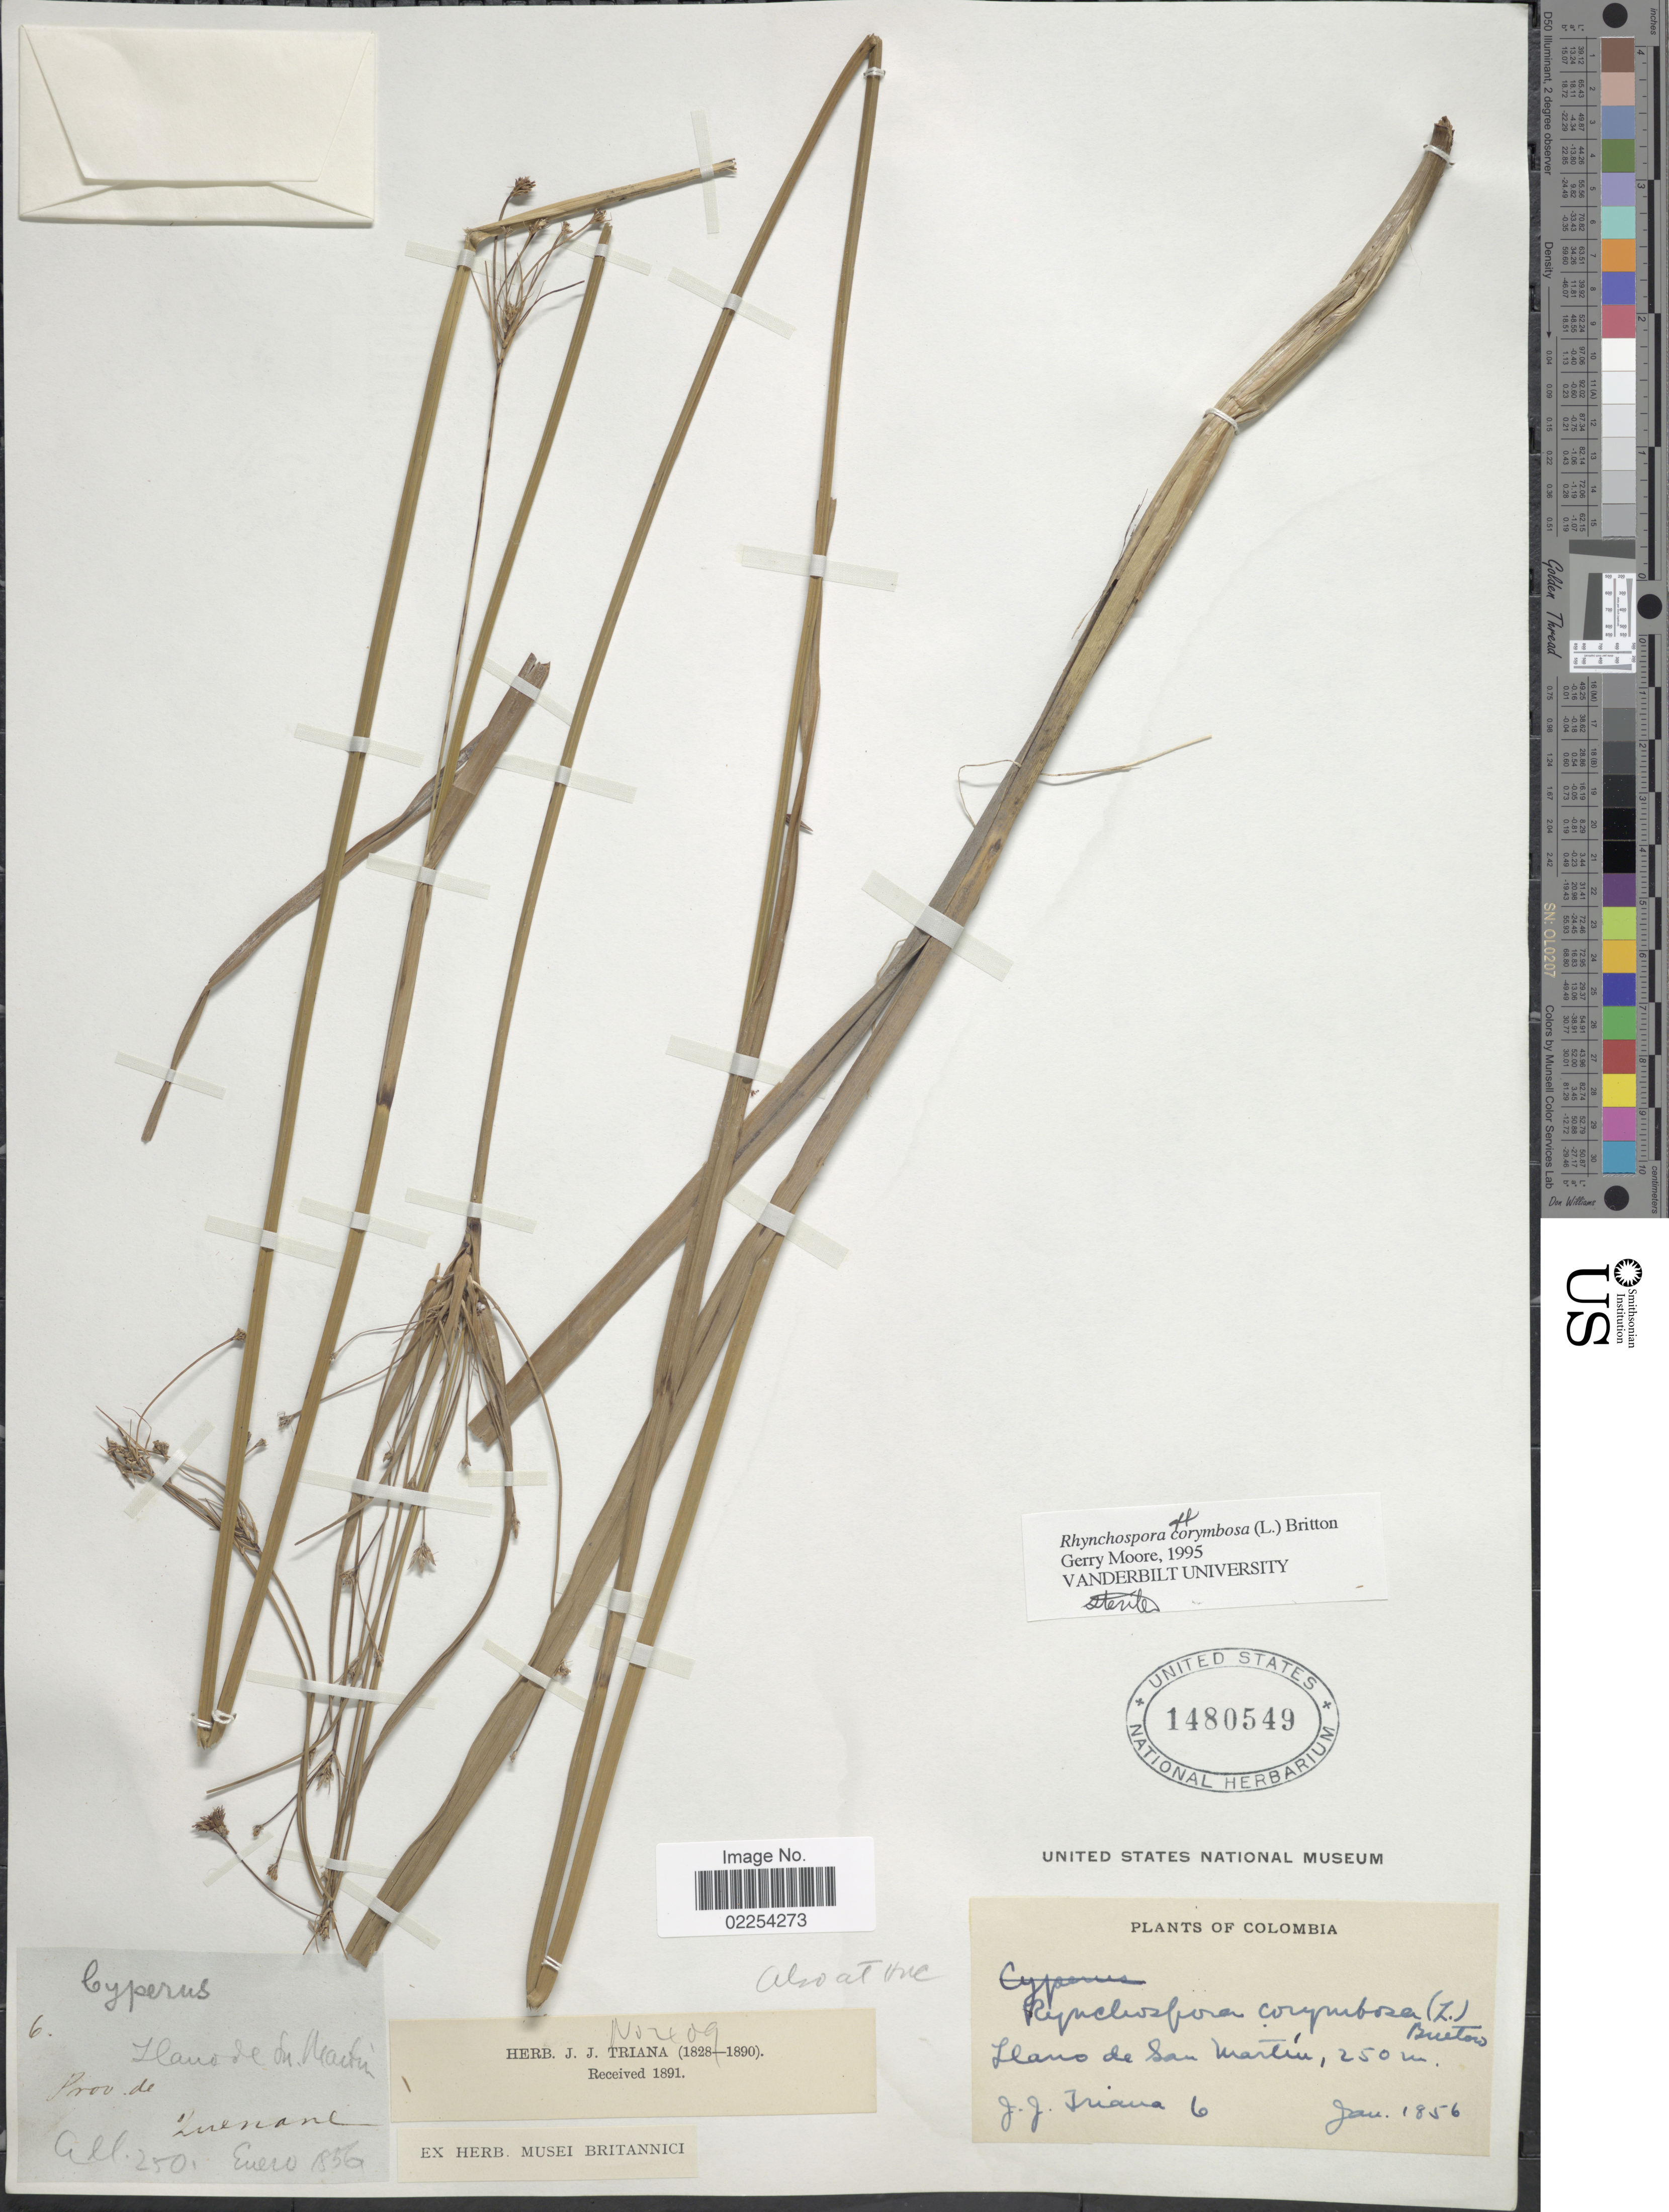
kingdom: Plantae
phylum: Tracheophyta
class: Liliopsida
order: Poales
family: Cyperaceae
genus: Rhynchospora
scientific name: Rhynchospora corymbosa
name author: (L.) Britton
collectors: J. J. Triana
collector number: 6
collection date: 1856-01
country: Colombia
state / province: Meta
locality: Llano de San Martin, Prov. de Quenane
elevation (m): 250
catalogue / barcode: US 1480549